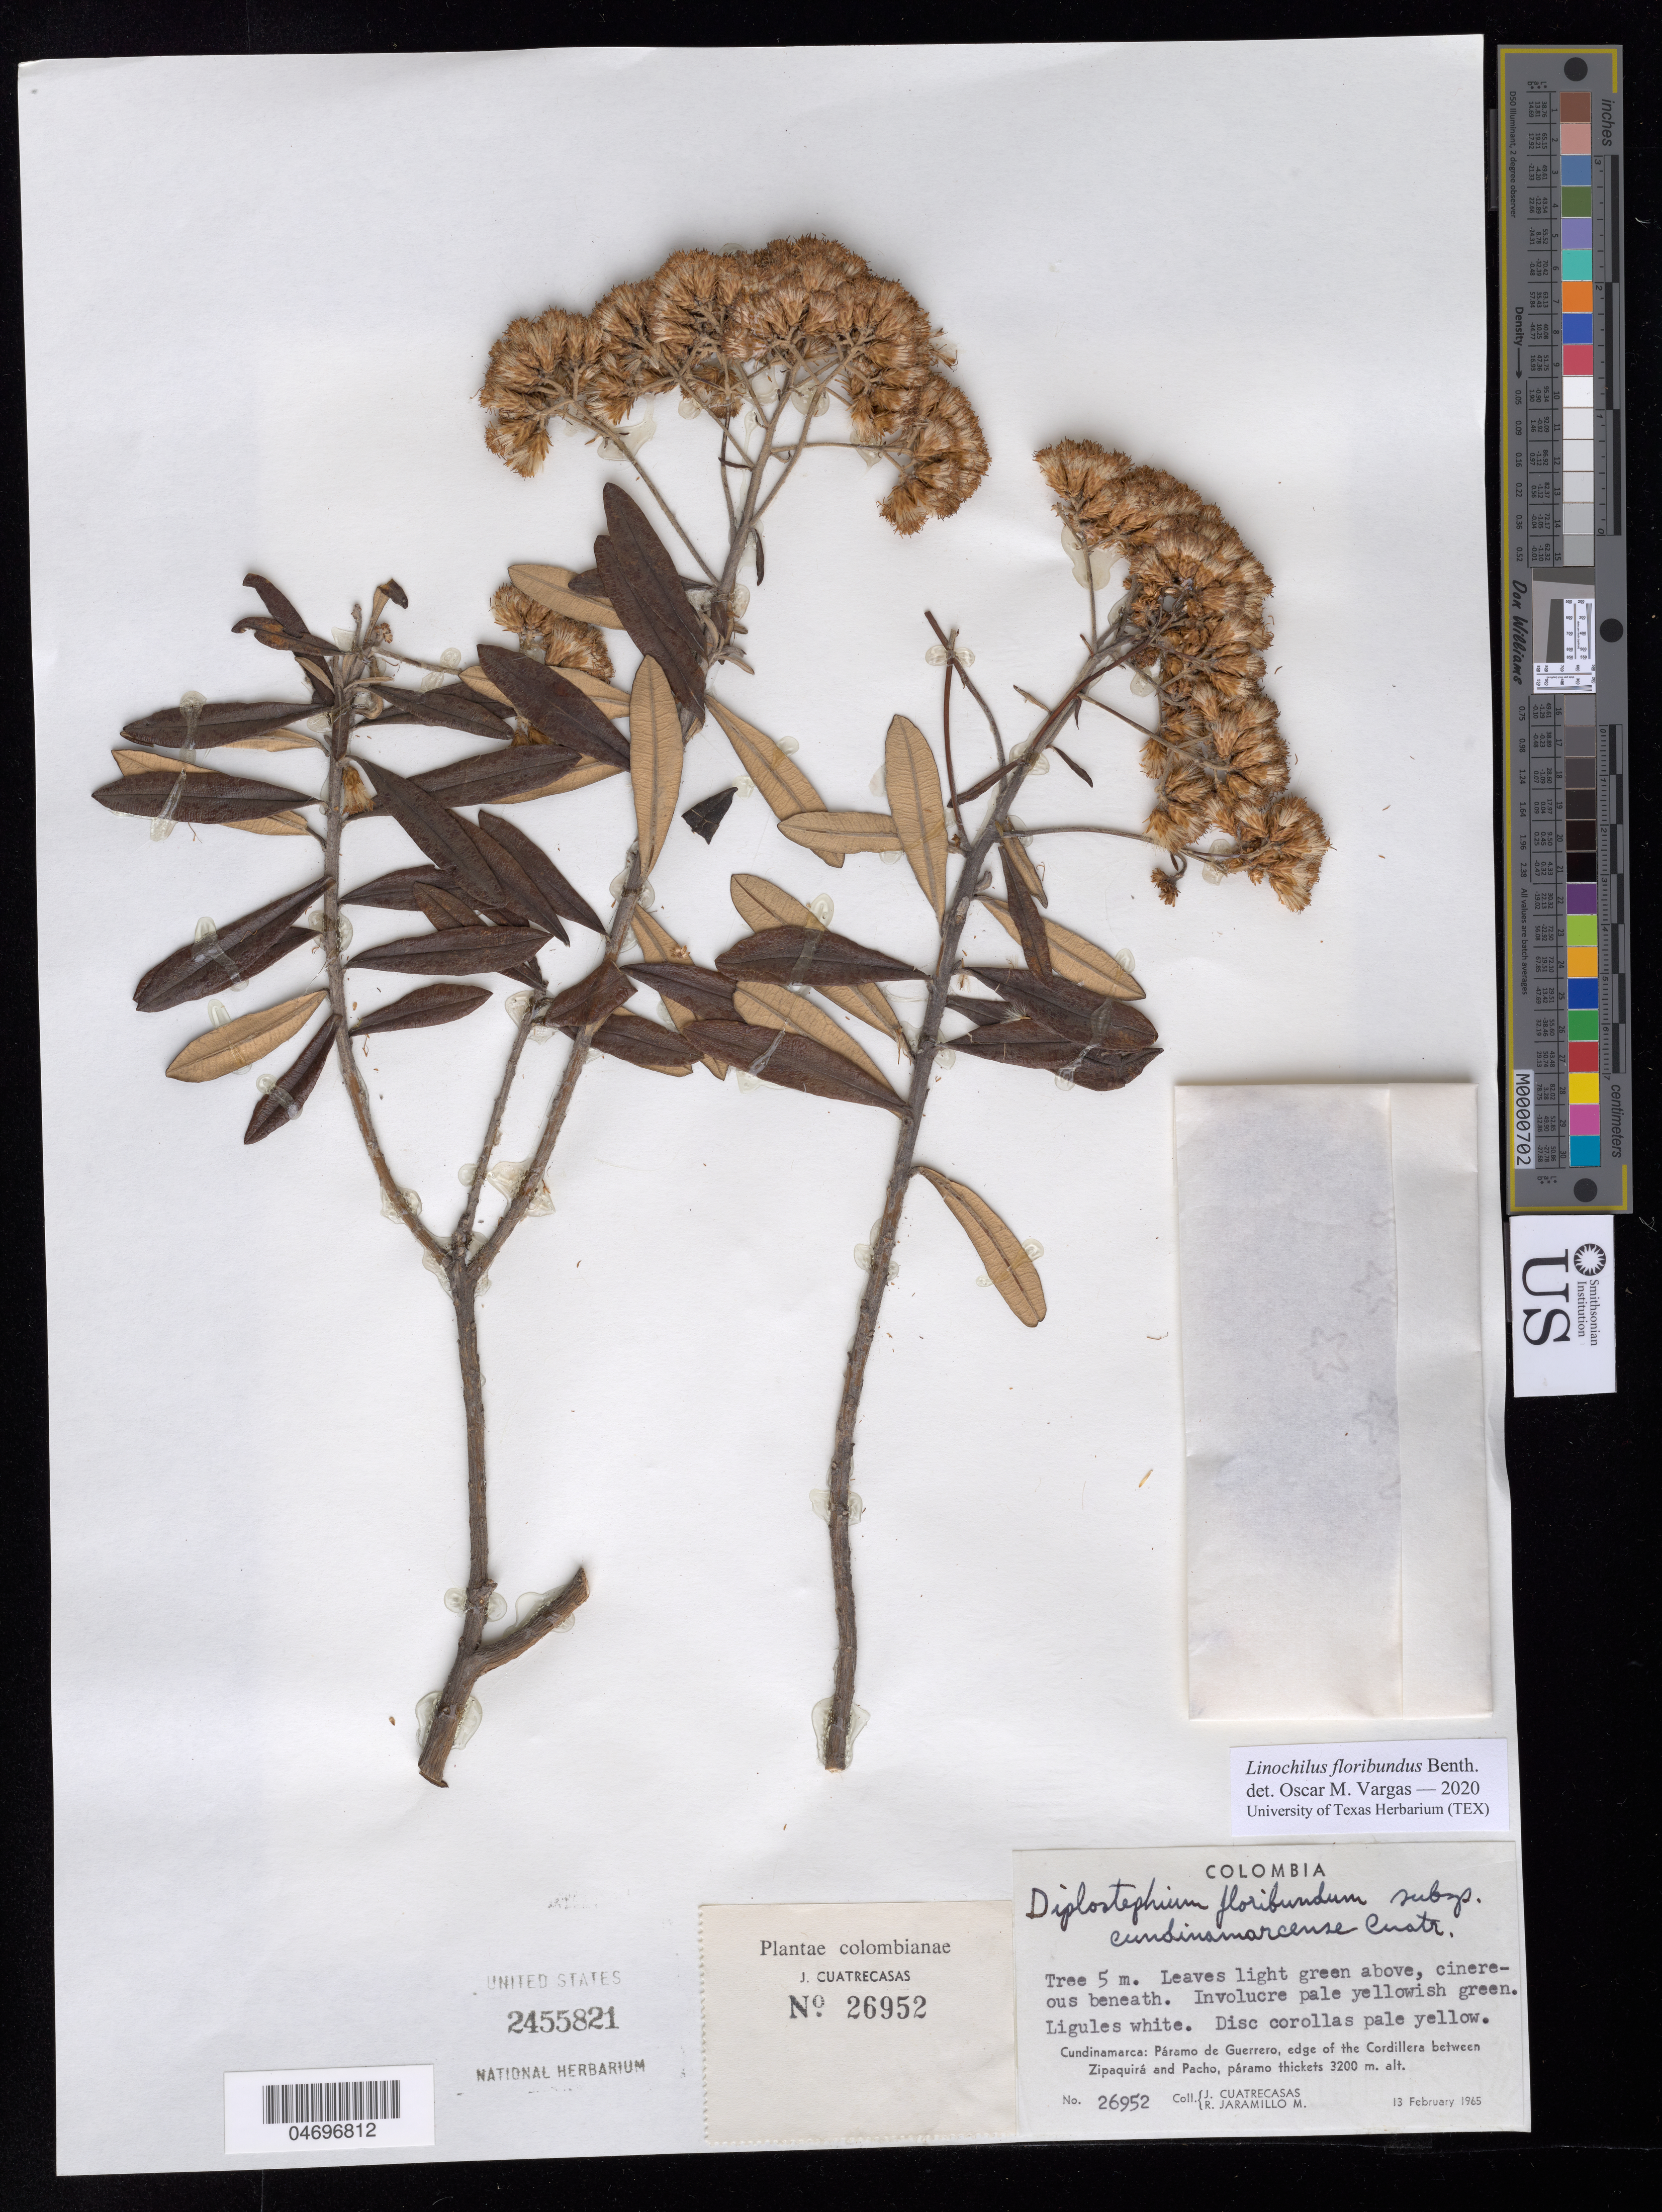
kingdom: Plantae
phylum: Tracheophyta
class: Magnoliopsida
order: Asterales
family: Asteraceae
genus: Linochilus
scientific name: Linochilus floribundus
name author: Benth.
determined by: Vargas, Oscar M.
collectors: J. Cuatrecasas & R. Jaramillo M.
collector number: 26952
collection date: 1965-02-13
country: Colombia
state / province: Cundinamarca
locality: Páramo de Guerrero, edge of the Cordillera between Zipaquirá and Pacho.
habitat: Paramo thicket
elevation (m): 3200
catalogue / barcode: US 2455821